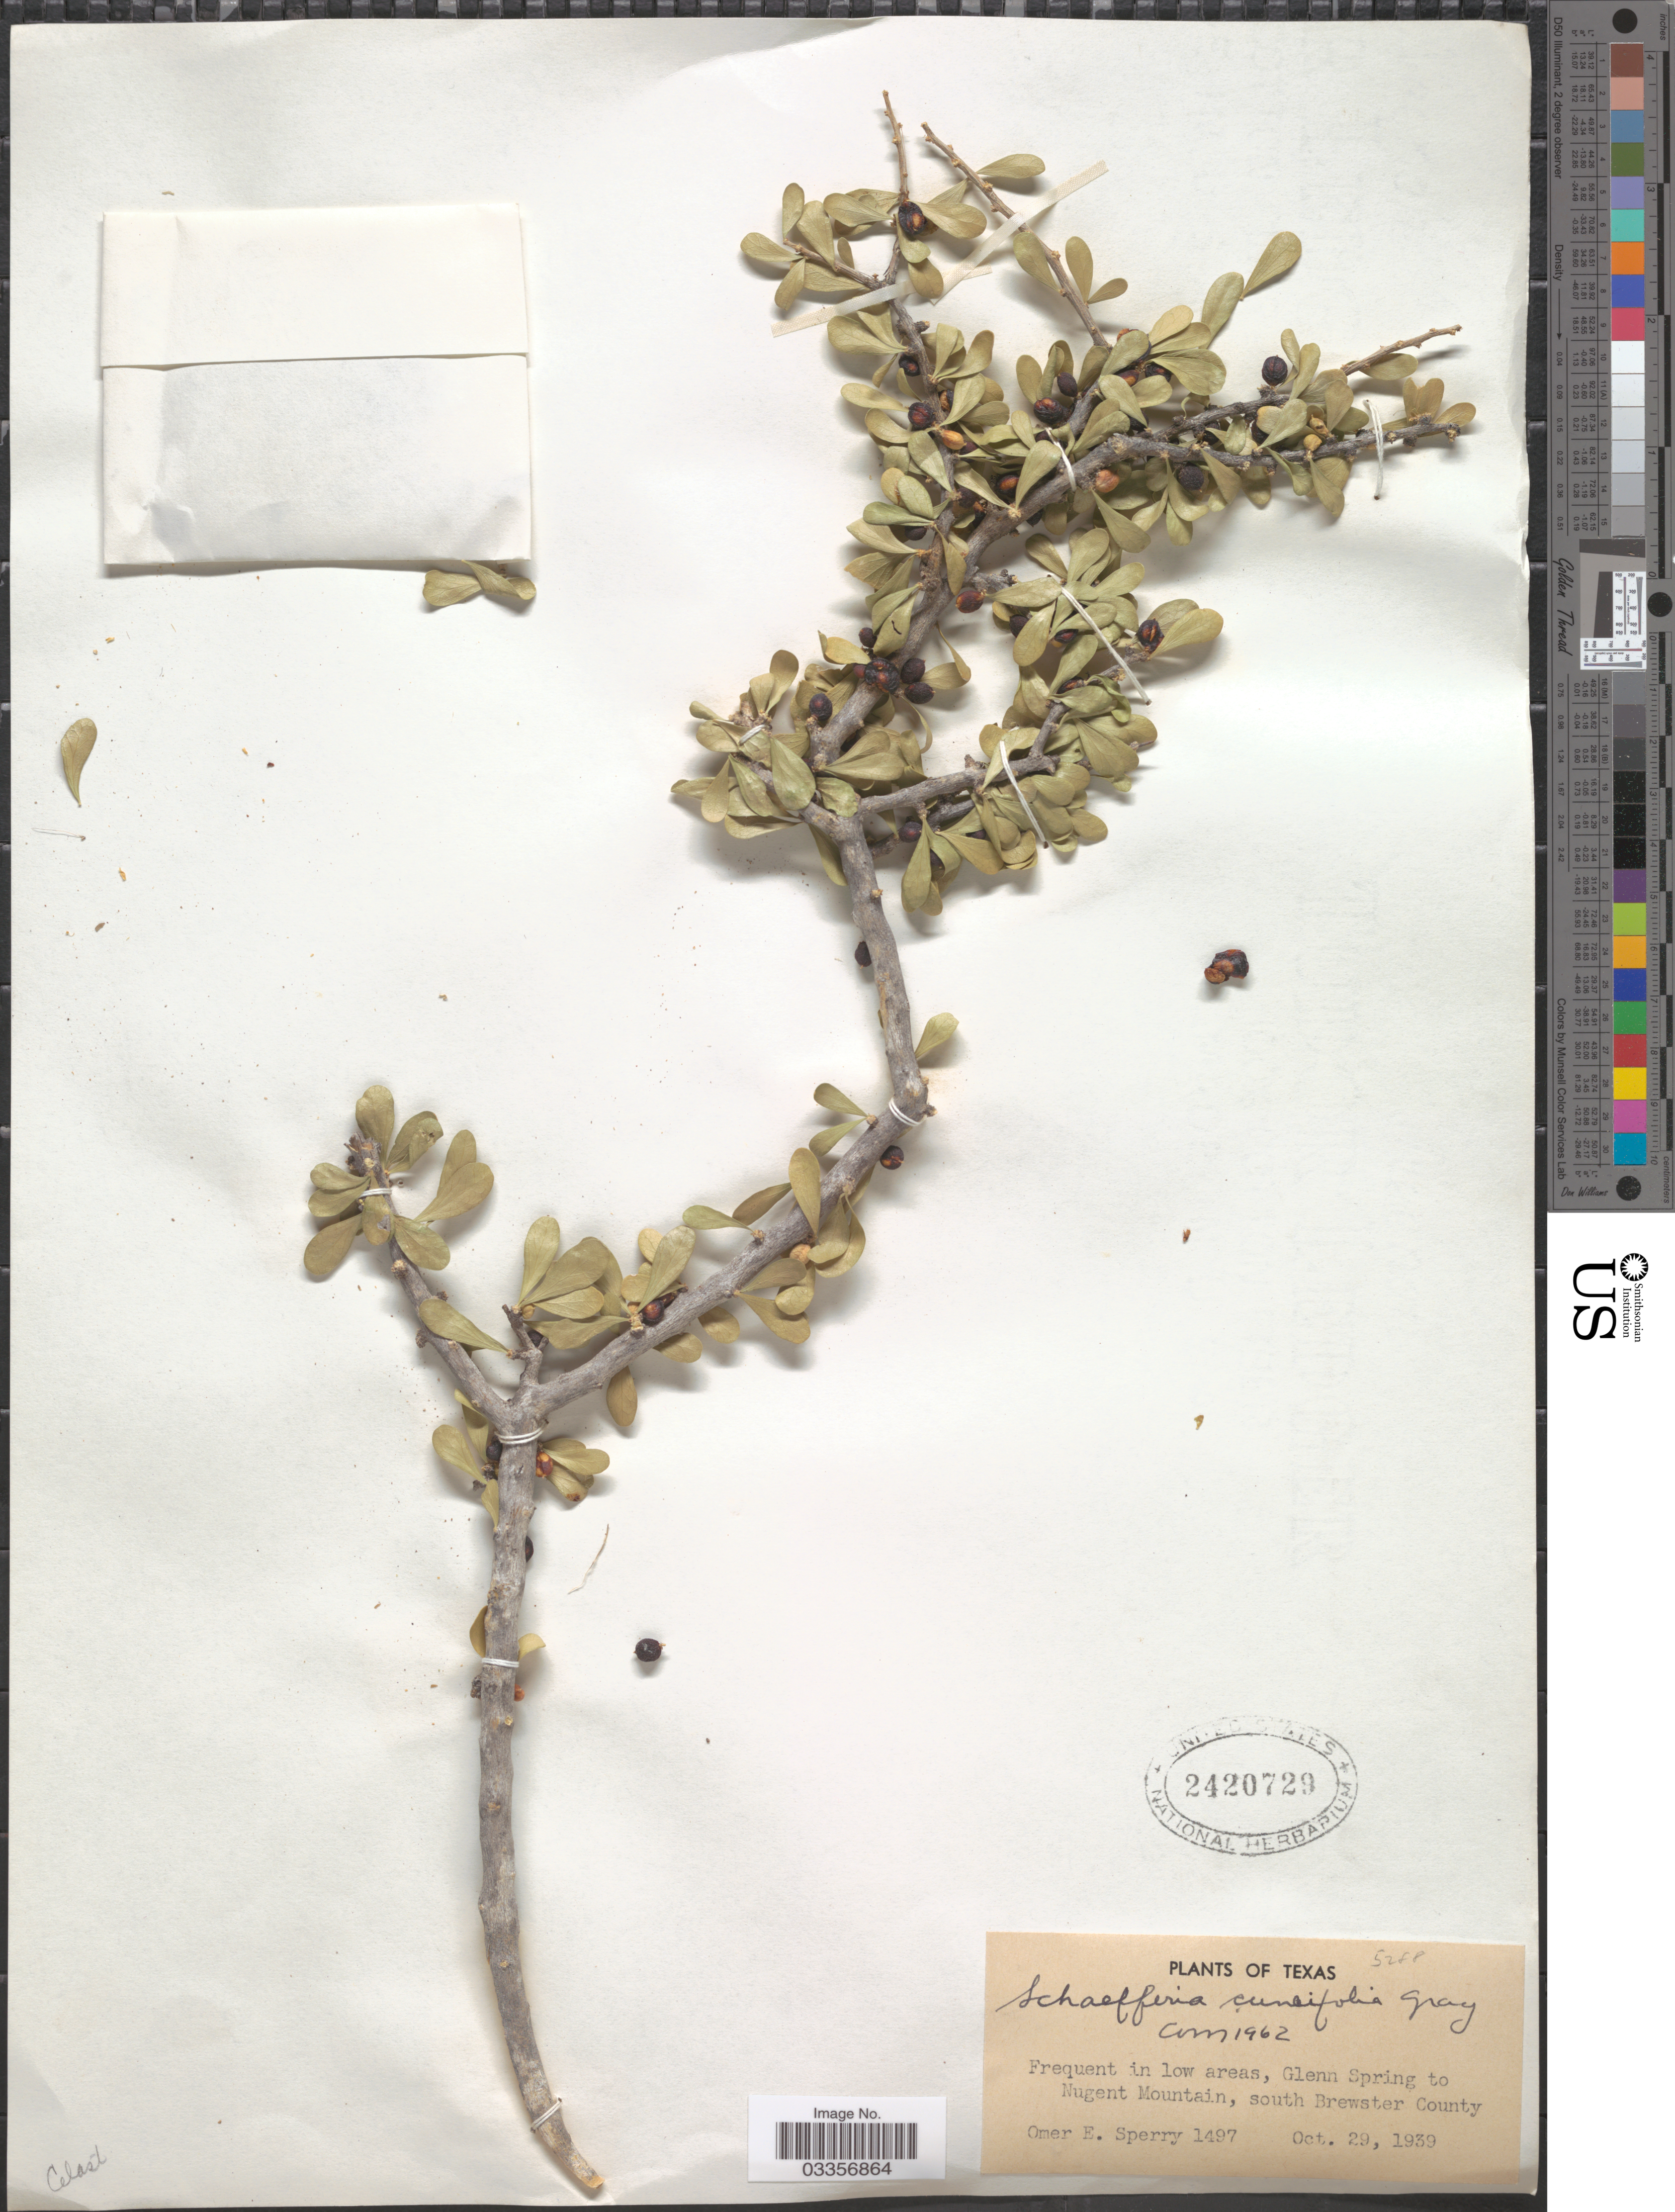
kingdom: Plantae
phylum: Tracheophyta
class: Magnoliopsida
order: Celastrales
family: Celastraceae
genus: Schaefferia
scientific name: Schaefferia cuneifolia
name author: A. Gray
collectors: O. E. Sperry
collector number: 1497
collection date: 1939-10-29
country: United States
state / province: Texas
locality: Glenn Spring to Nugent Mountain, south Brewster County.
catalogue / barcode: US 2420729